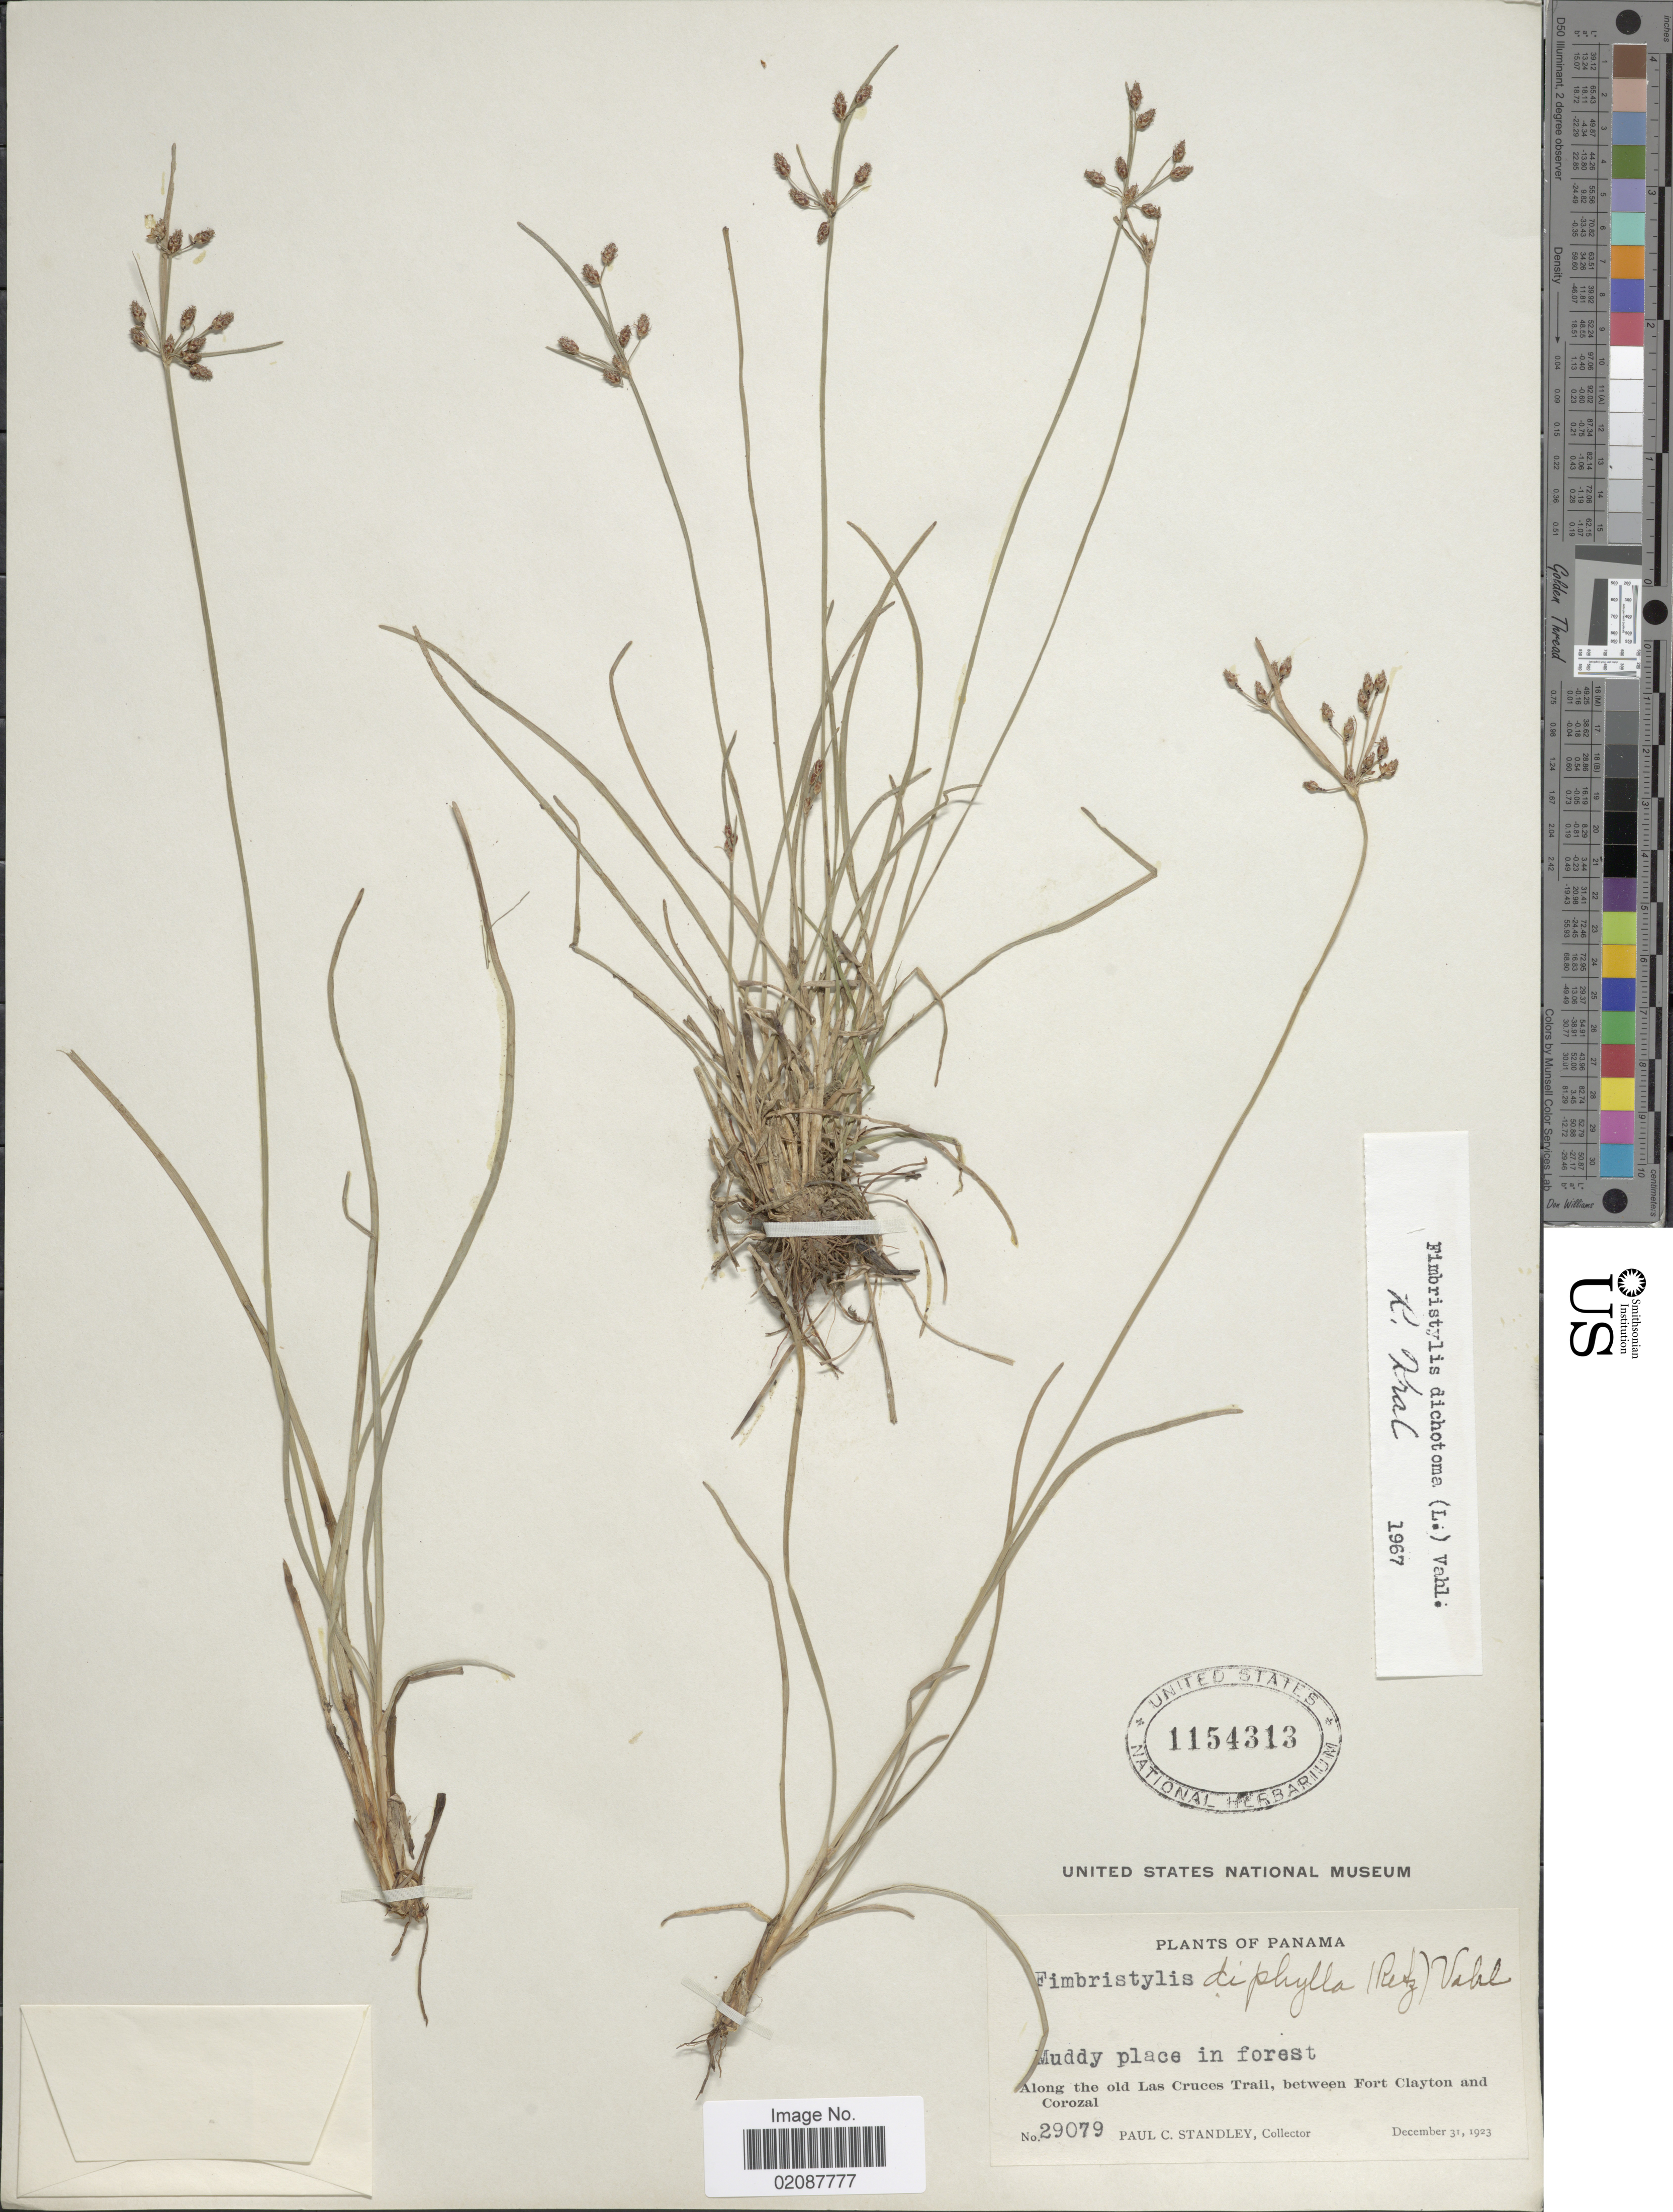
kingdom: Plantae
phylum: Tracheophyta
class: Liliopsida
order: Poales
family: Cyperaceae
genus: Fimbristylis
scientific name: Fimbristylis dichotoma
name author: (L.) Vahl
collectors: P. C. Standley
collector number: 29079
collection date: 1923-12-31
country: Panama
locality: Muddy place in forest, along the old Las Cruces Trail, between Fort Clayton and Corozal.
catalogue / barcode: US 1154313